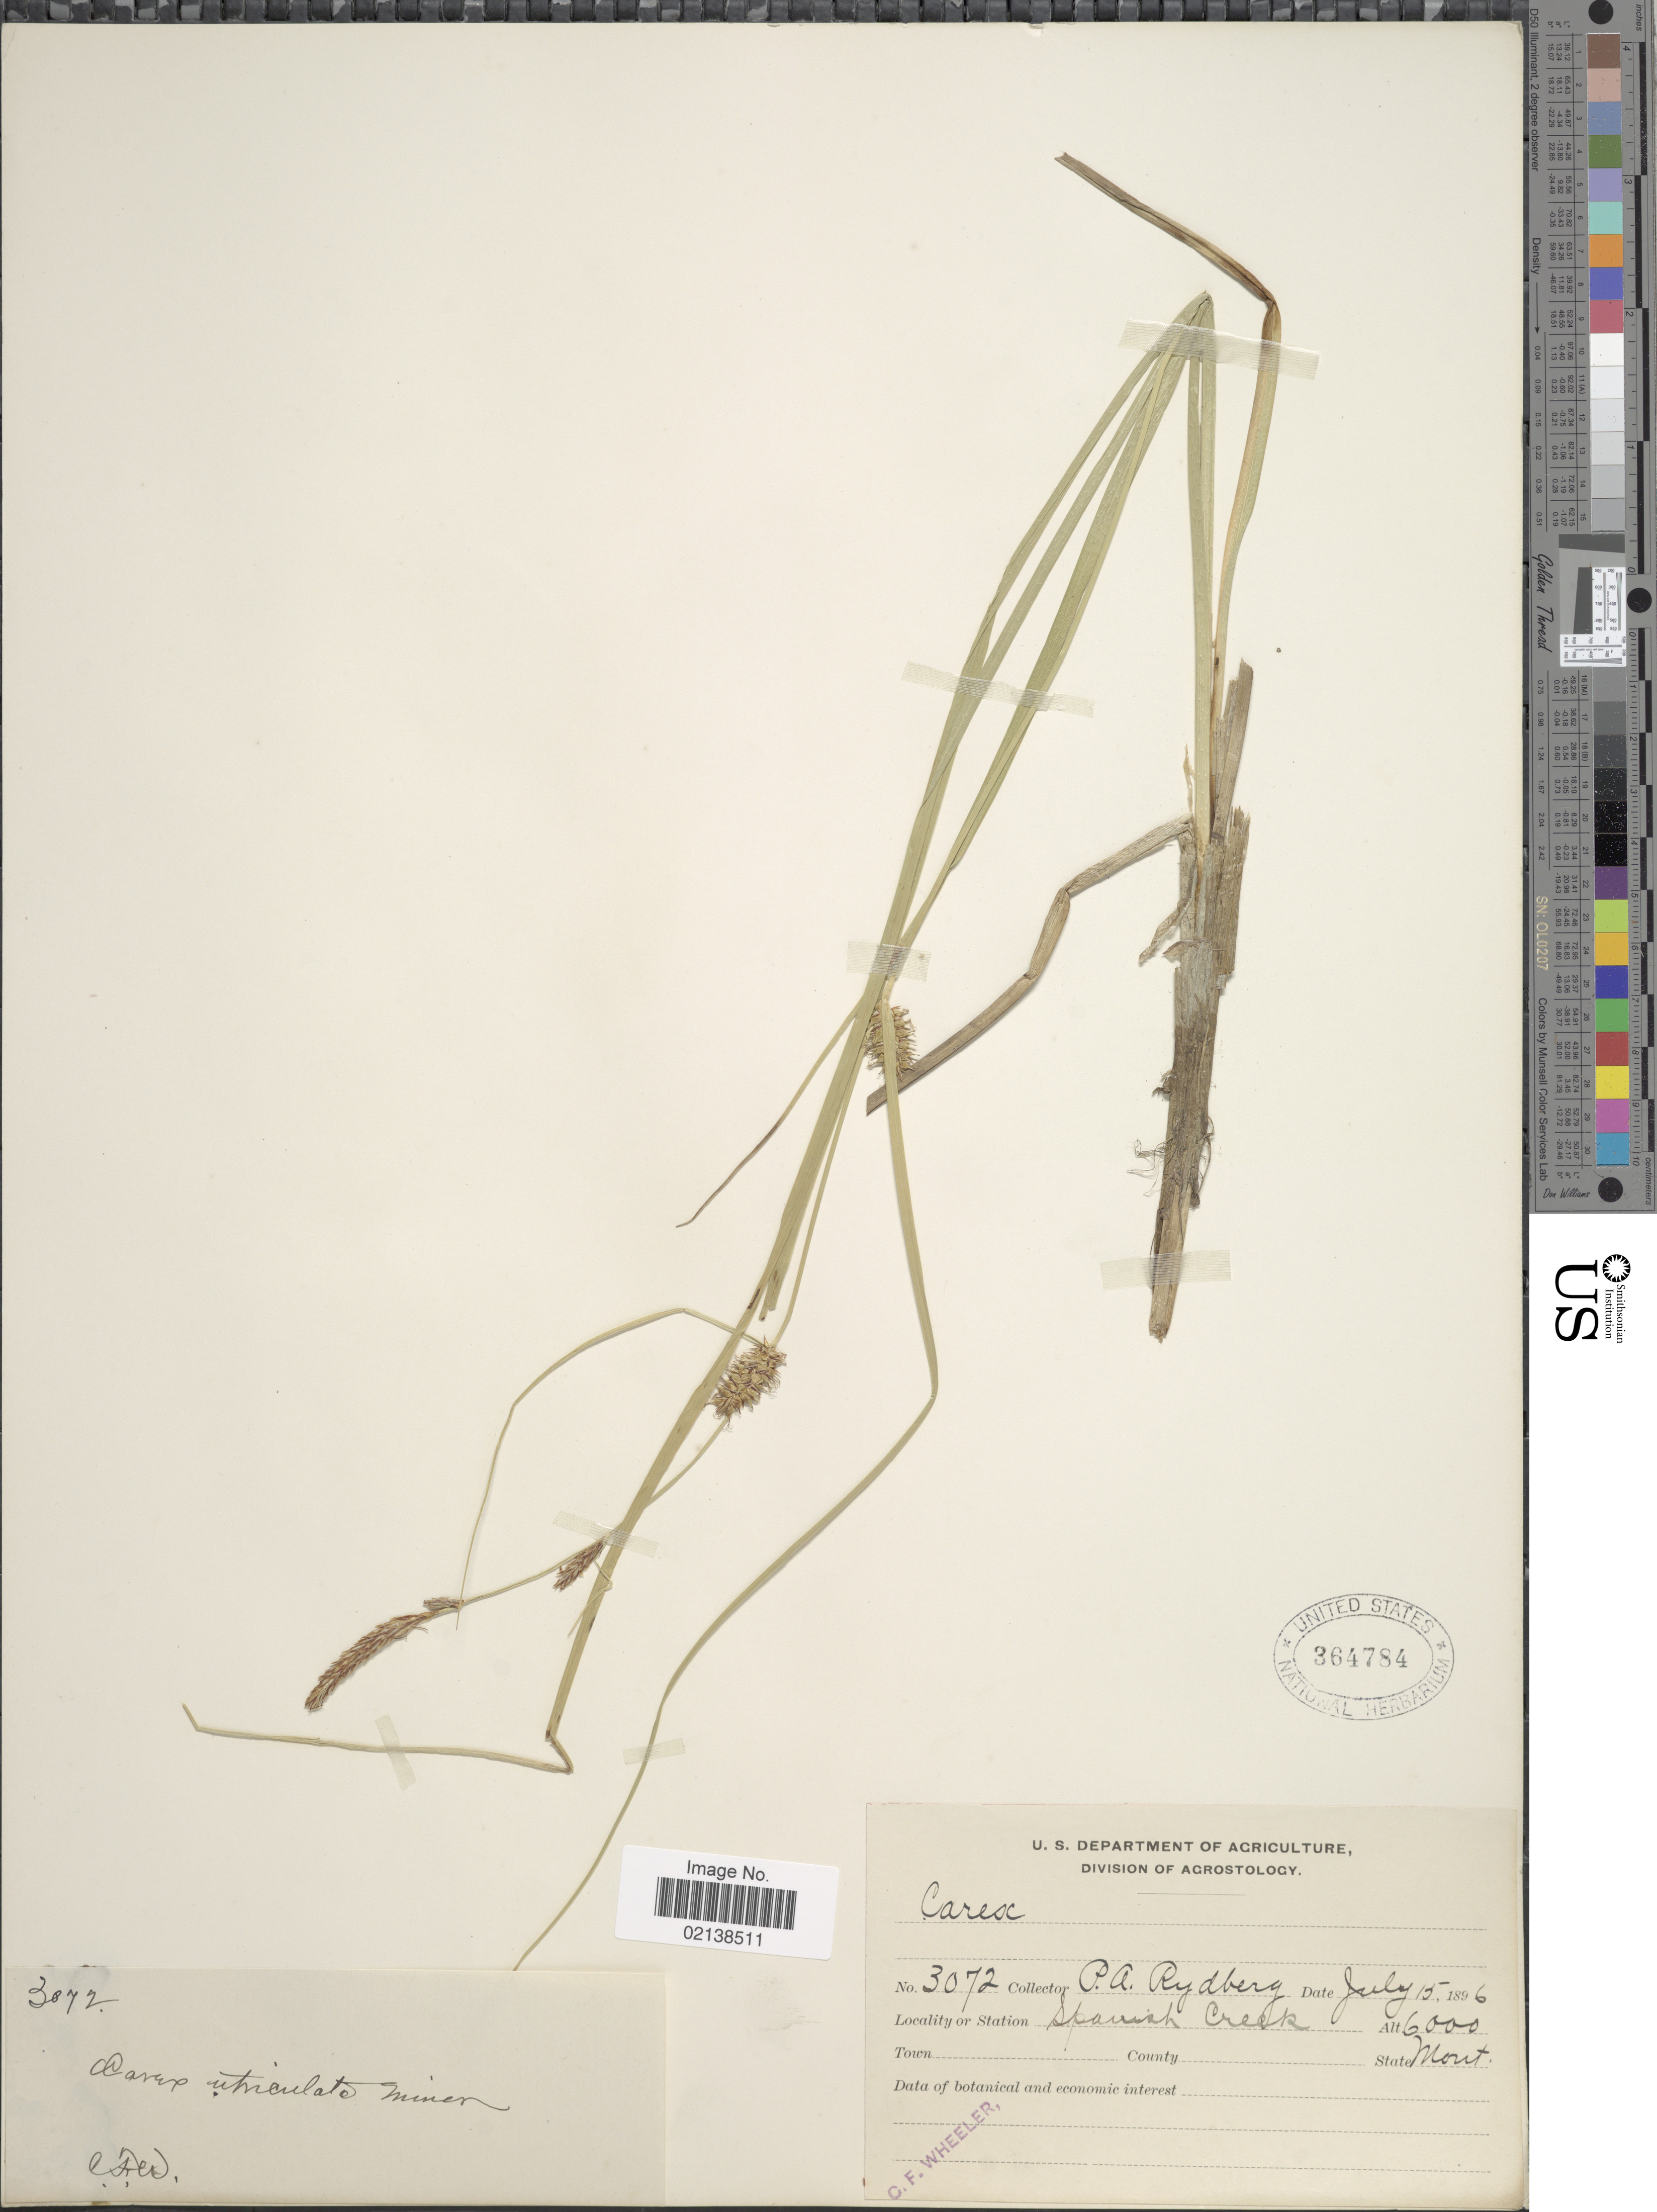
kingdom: Plantae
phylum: Tracheophyta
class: Liliopsida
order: Poales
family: Cyperaceae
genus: Carex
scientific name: Carex utriculata var. minor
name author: Boott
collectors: P. A. Rydberg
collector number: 3072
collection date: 1896-07-15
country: United States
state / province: Montana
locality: Spanish Creek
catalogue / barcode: US 364784